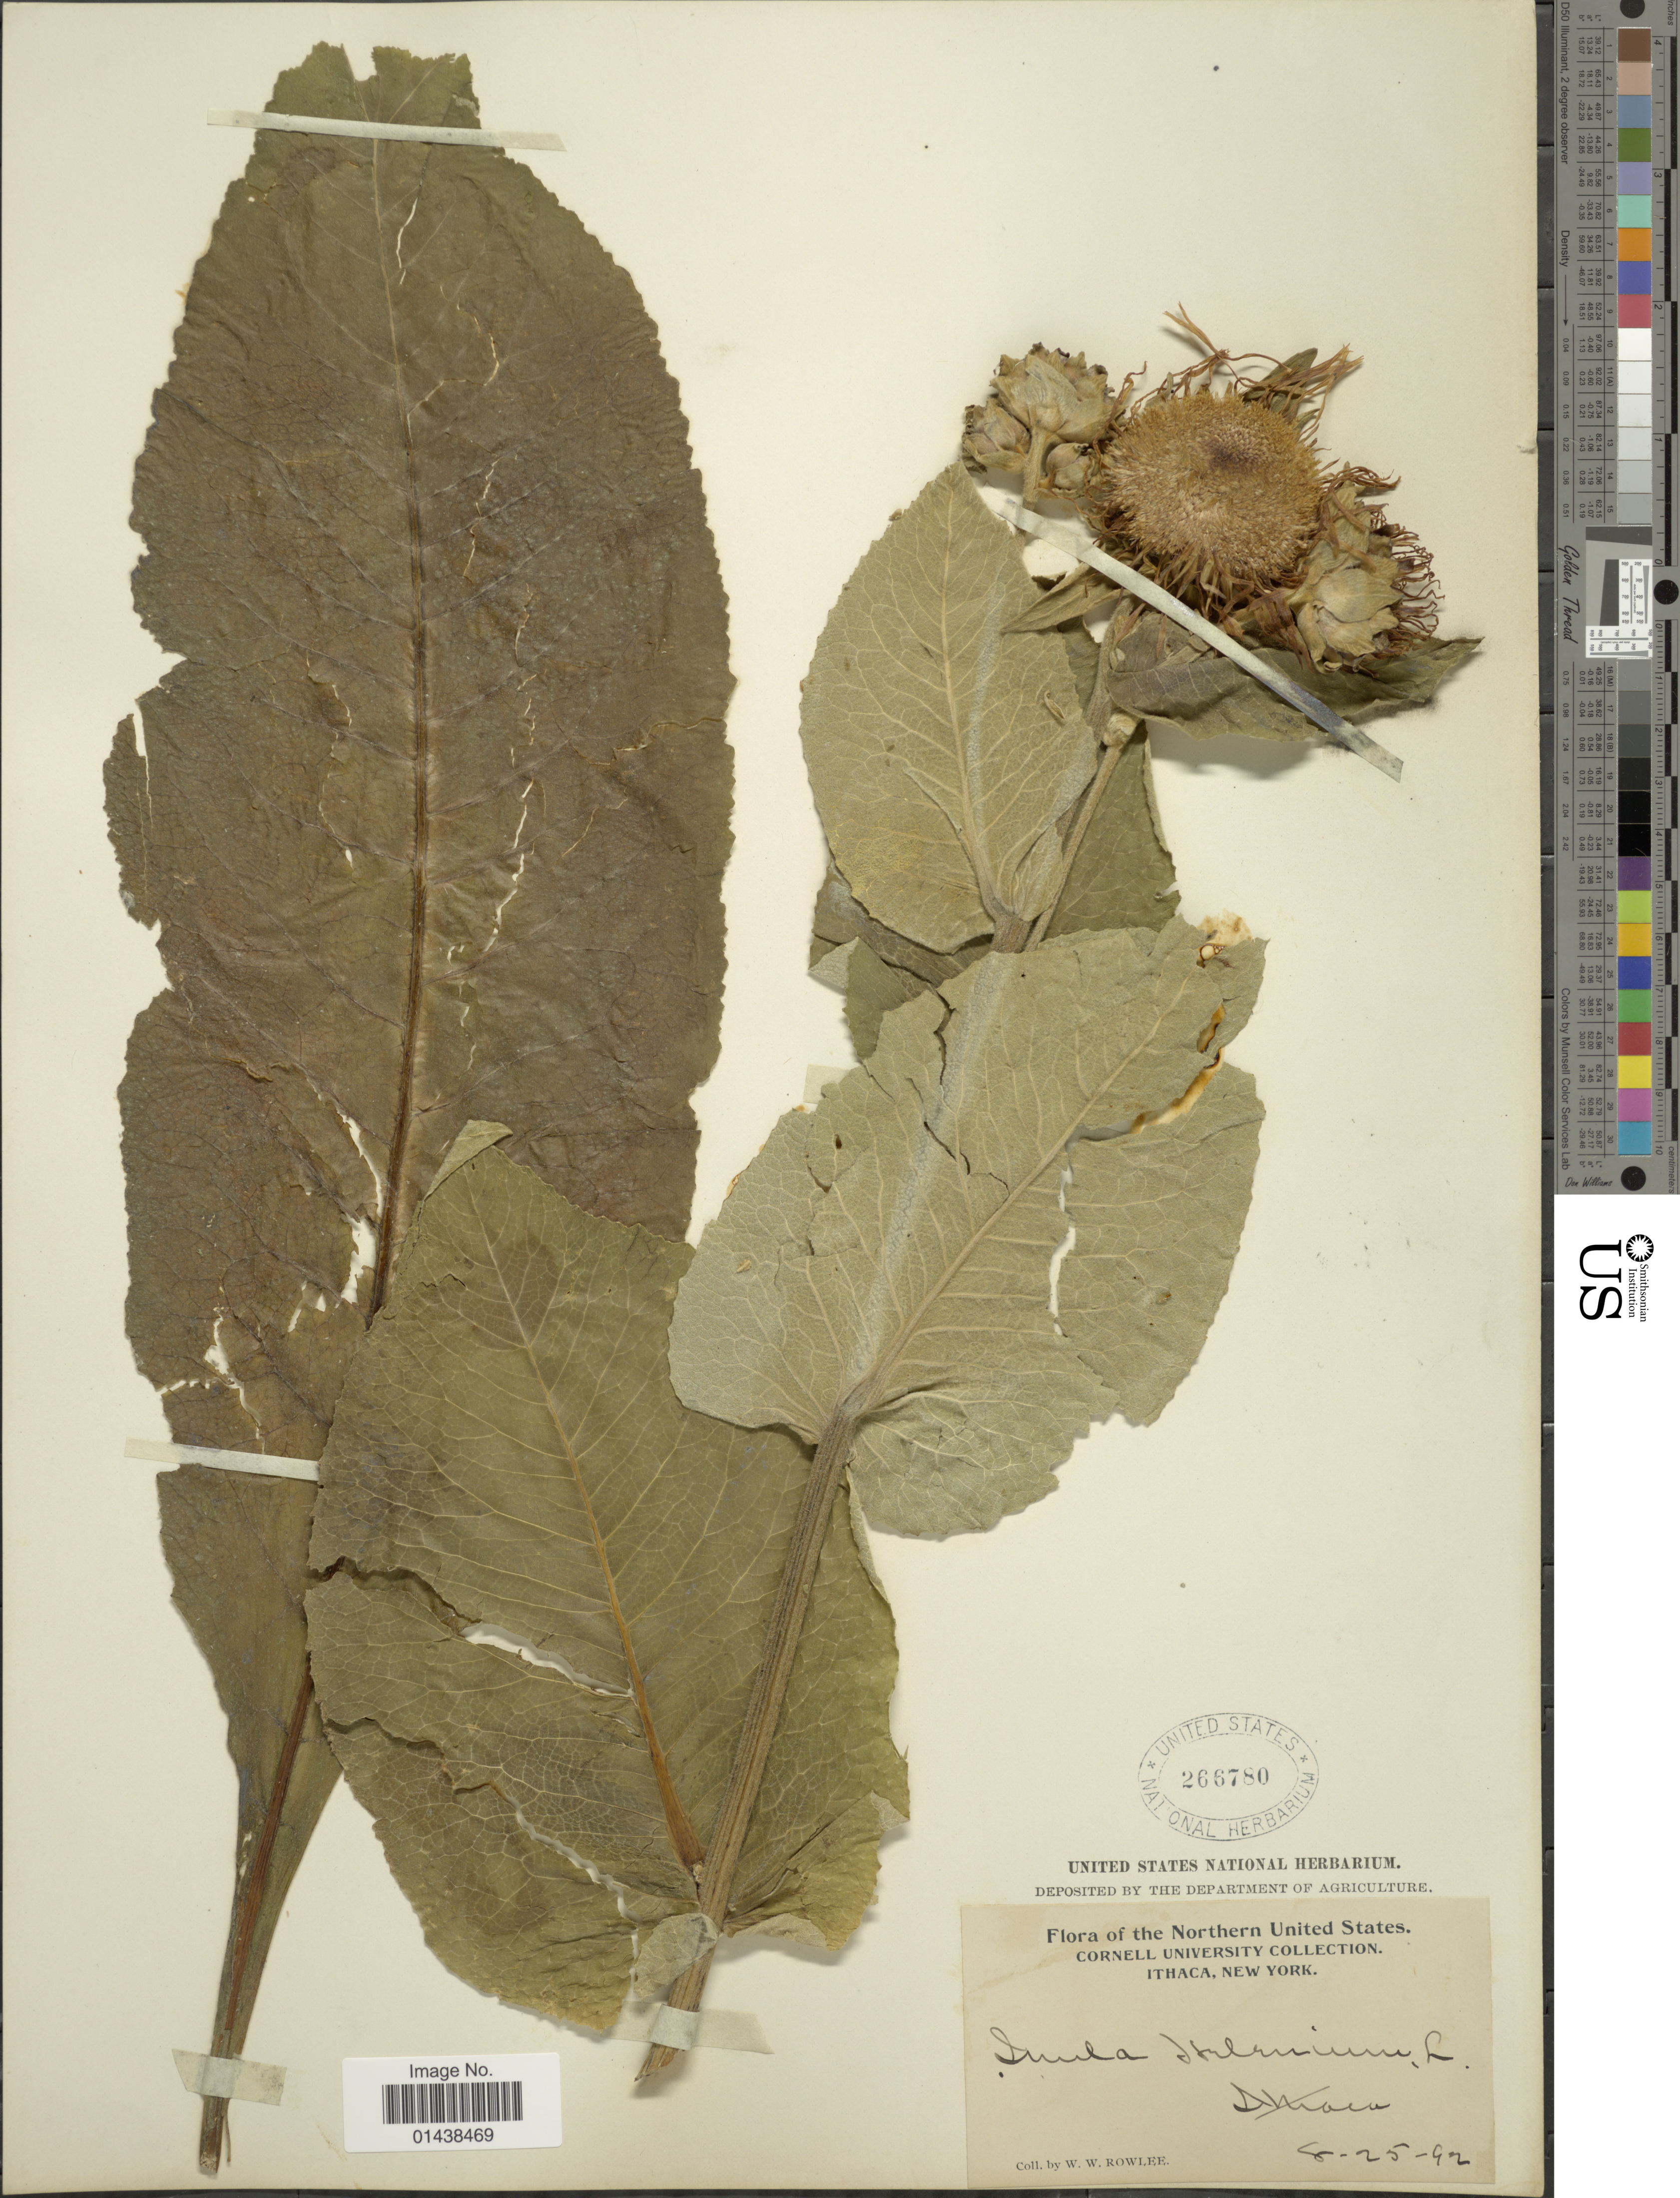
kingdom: Plantae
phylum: Tracheophyta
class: Magnoliopsida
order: Asterales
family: Asteraceae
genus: Inula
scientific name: Inula helenium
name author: L.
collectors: W. W. Rowlee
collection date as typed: Transcribed d/m/y: 25/8/92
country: United States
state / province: New York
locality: Ithaca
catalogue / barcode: US 266780